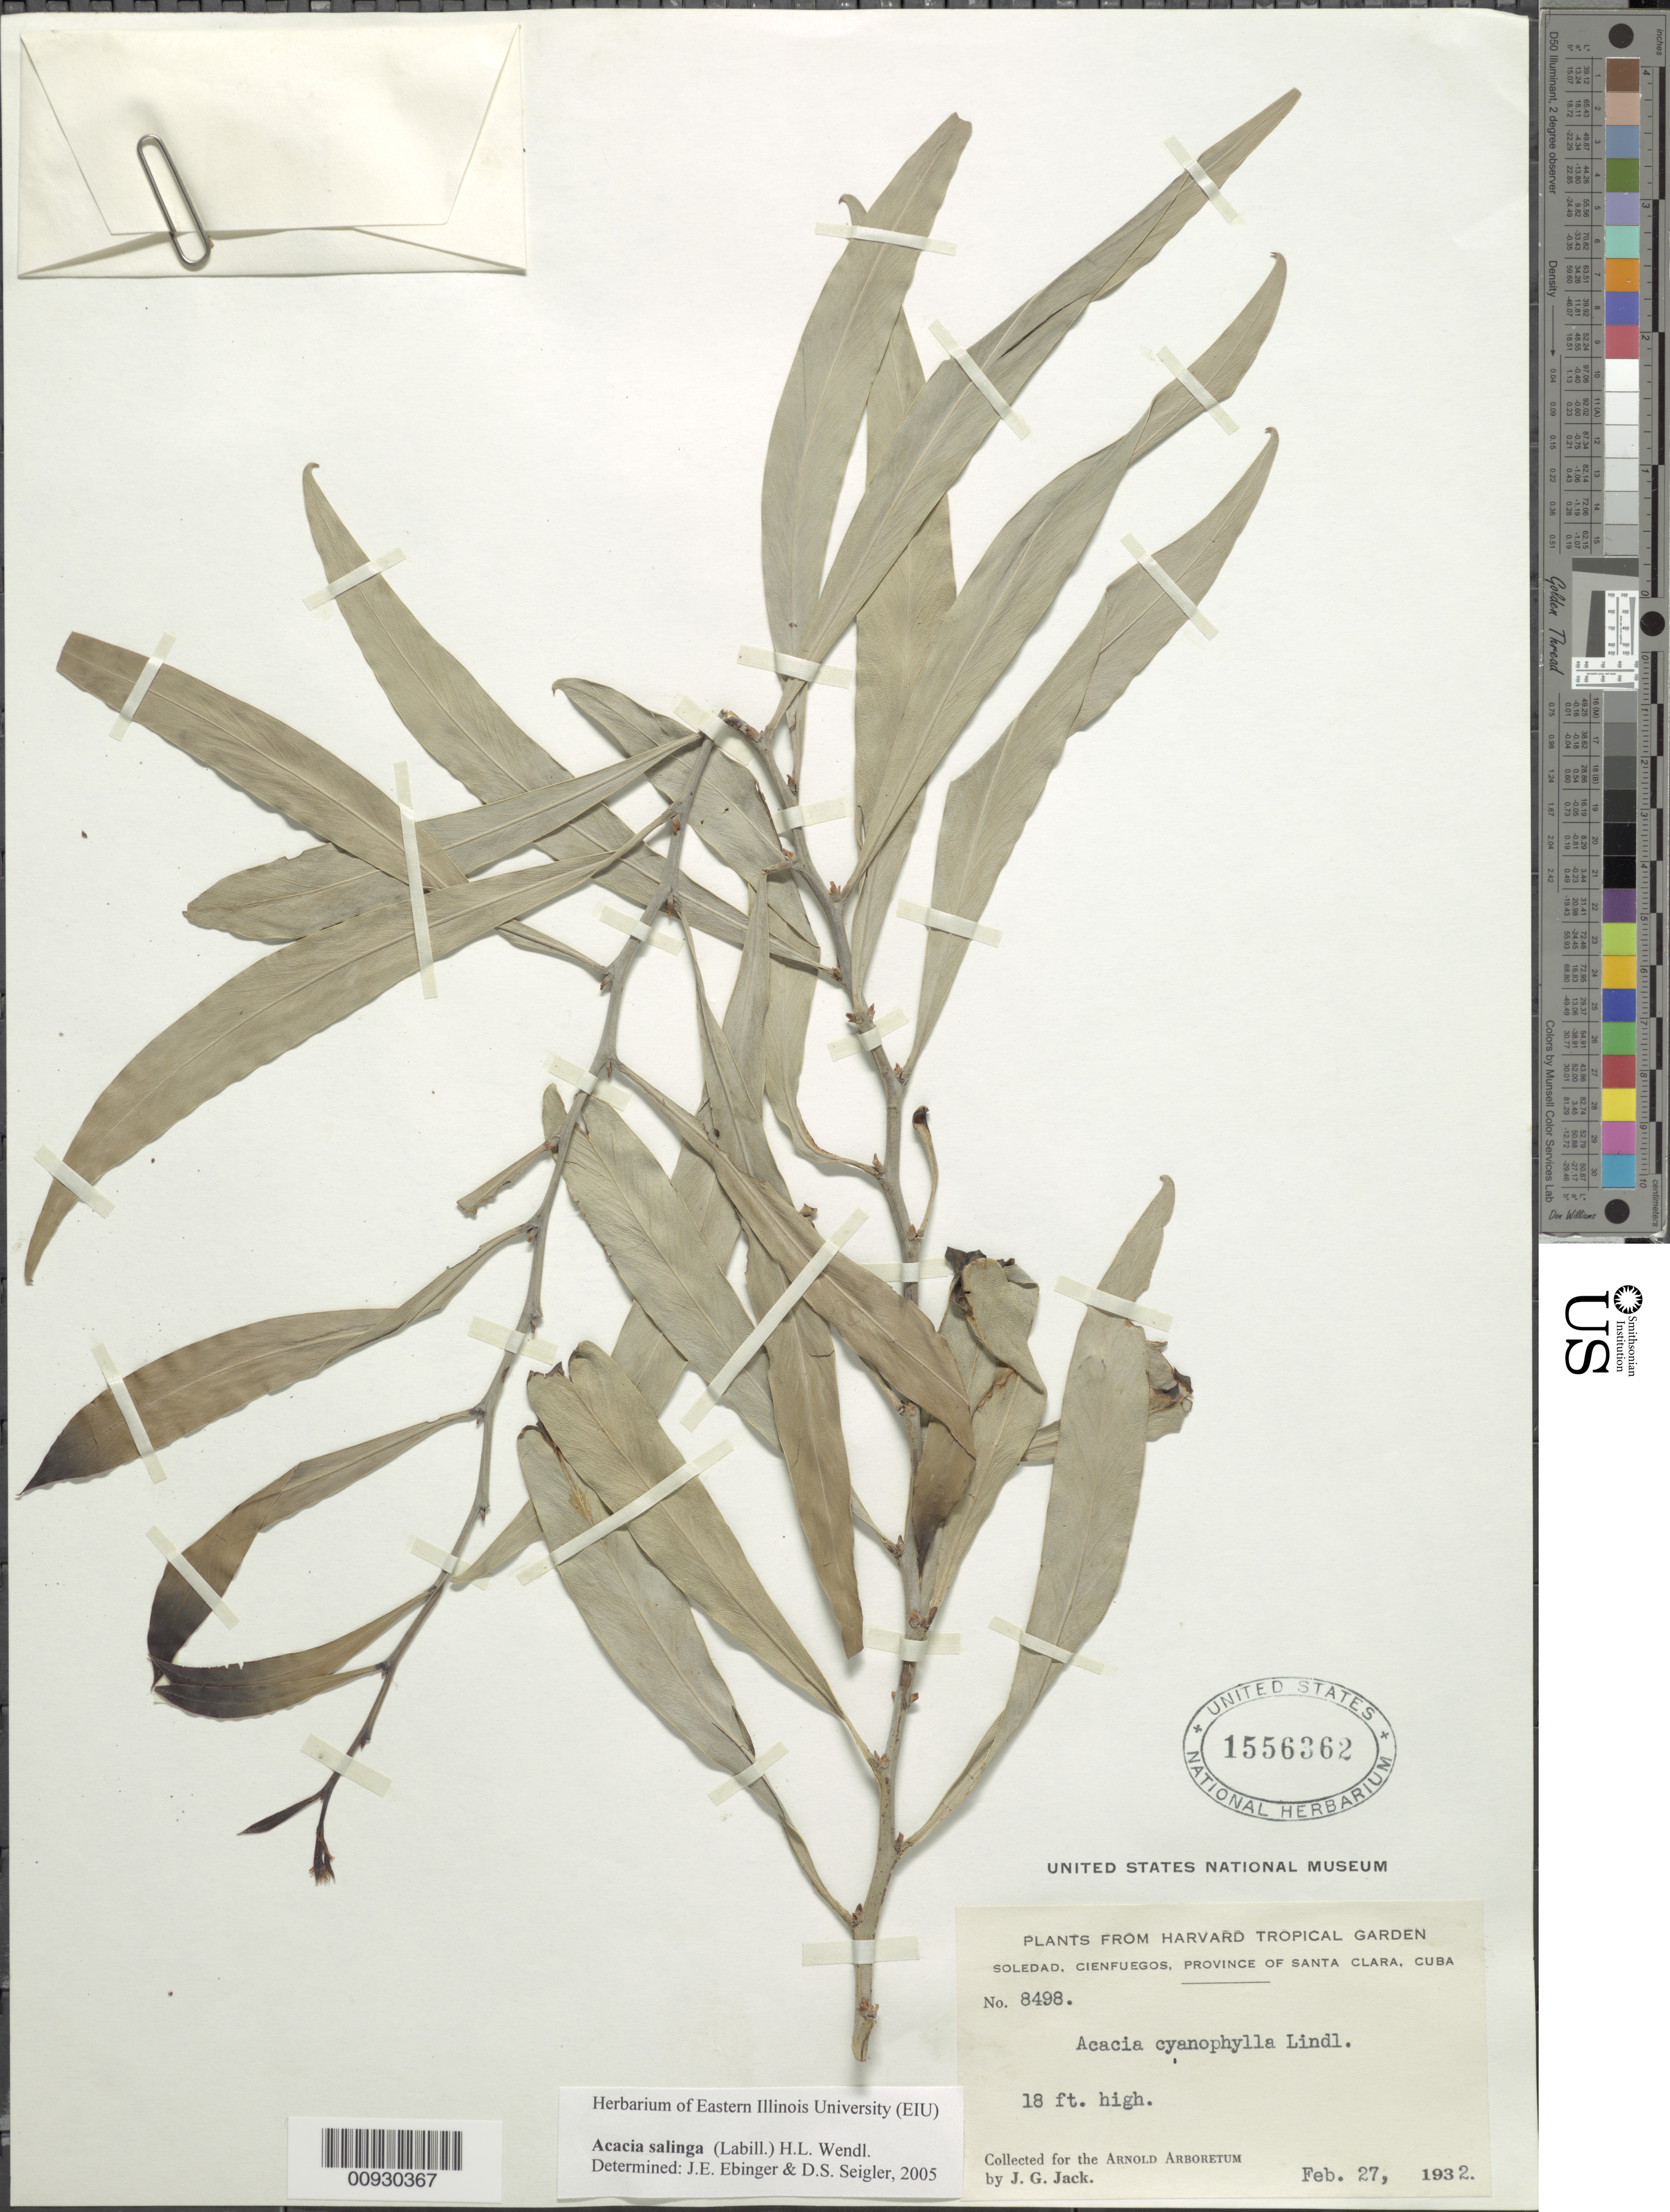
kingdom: Plantae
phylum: Tracheophyta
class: Magnoliopsida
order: Fabales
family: Fabaceae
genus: Acacia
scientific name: Acacia saligna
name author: (Labill.) H.L. Wendl.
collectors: J. G. Jack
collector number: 8498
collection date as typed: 27 Feb 1932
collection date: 1932-02-27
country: Cuba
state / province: Cienfuegos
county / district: Cienfuegos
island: Cuba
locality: Soledad Cienfuegos Province of Santa Clara, Cuba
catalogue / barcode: US 1556362